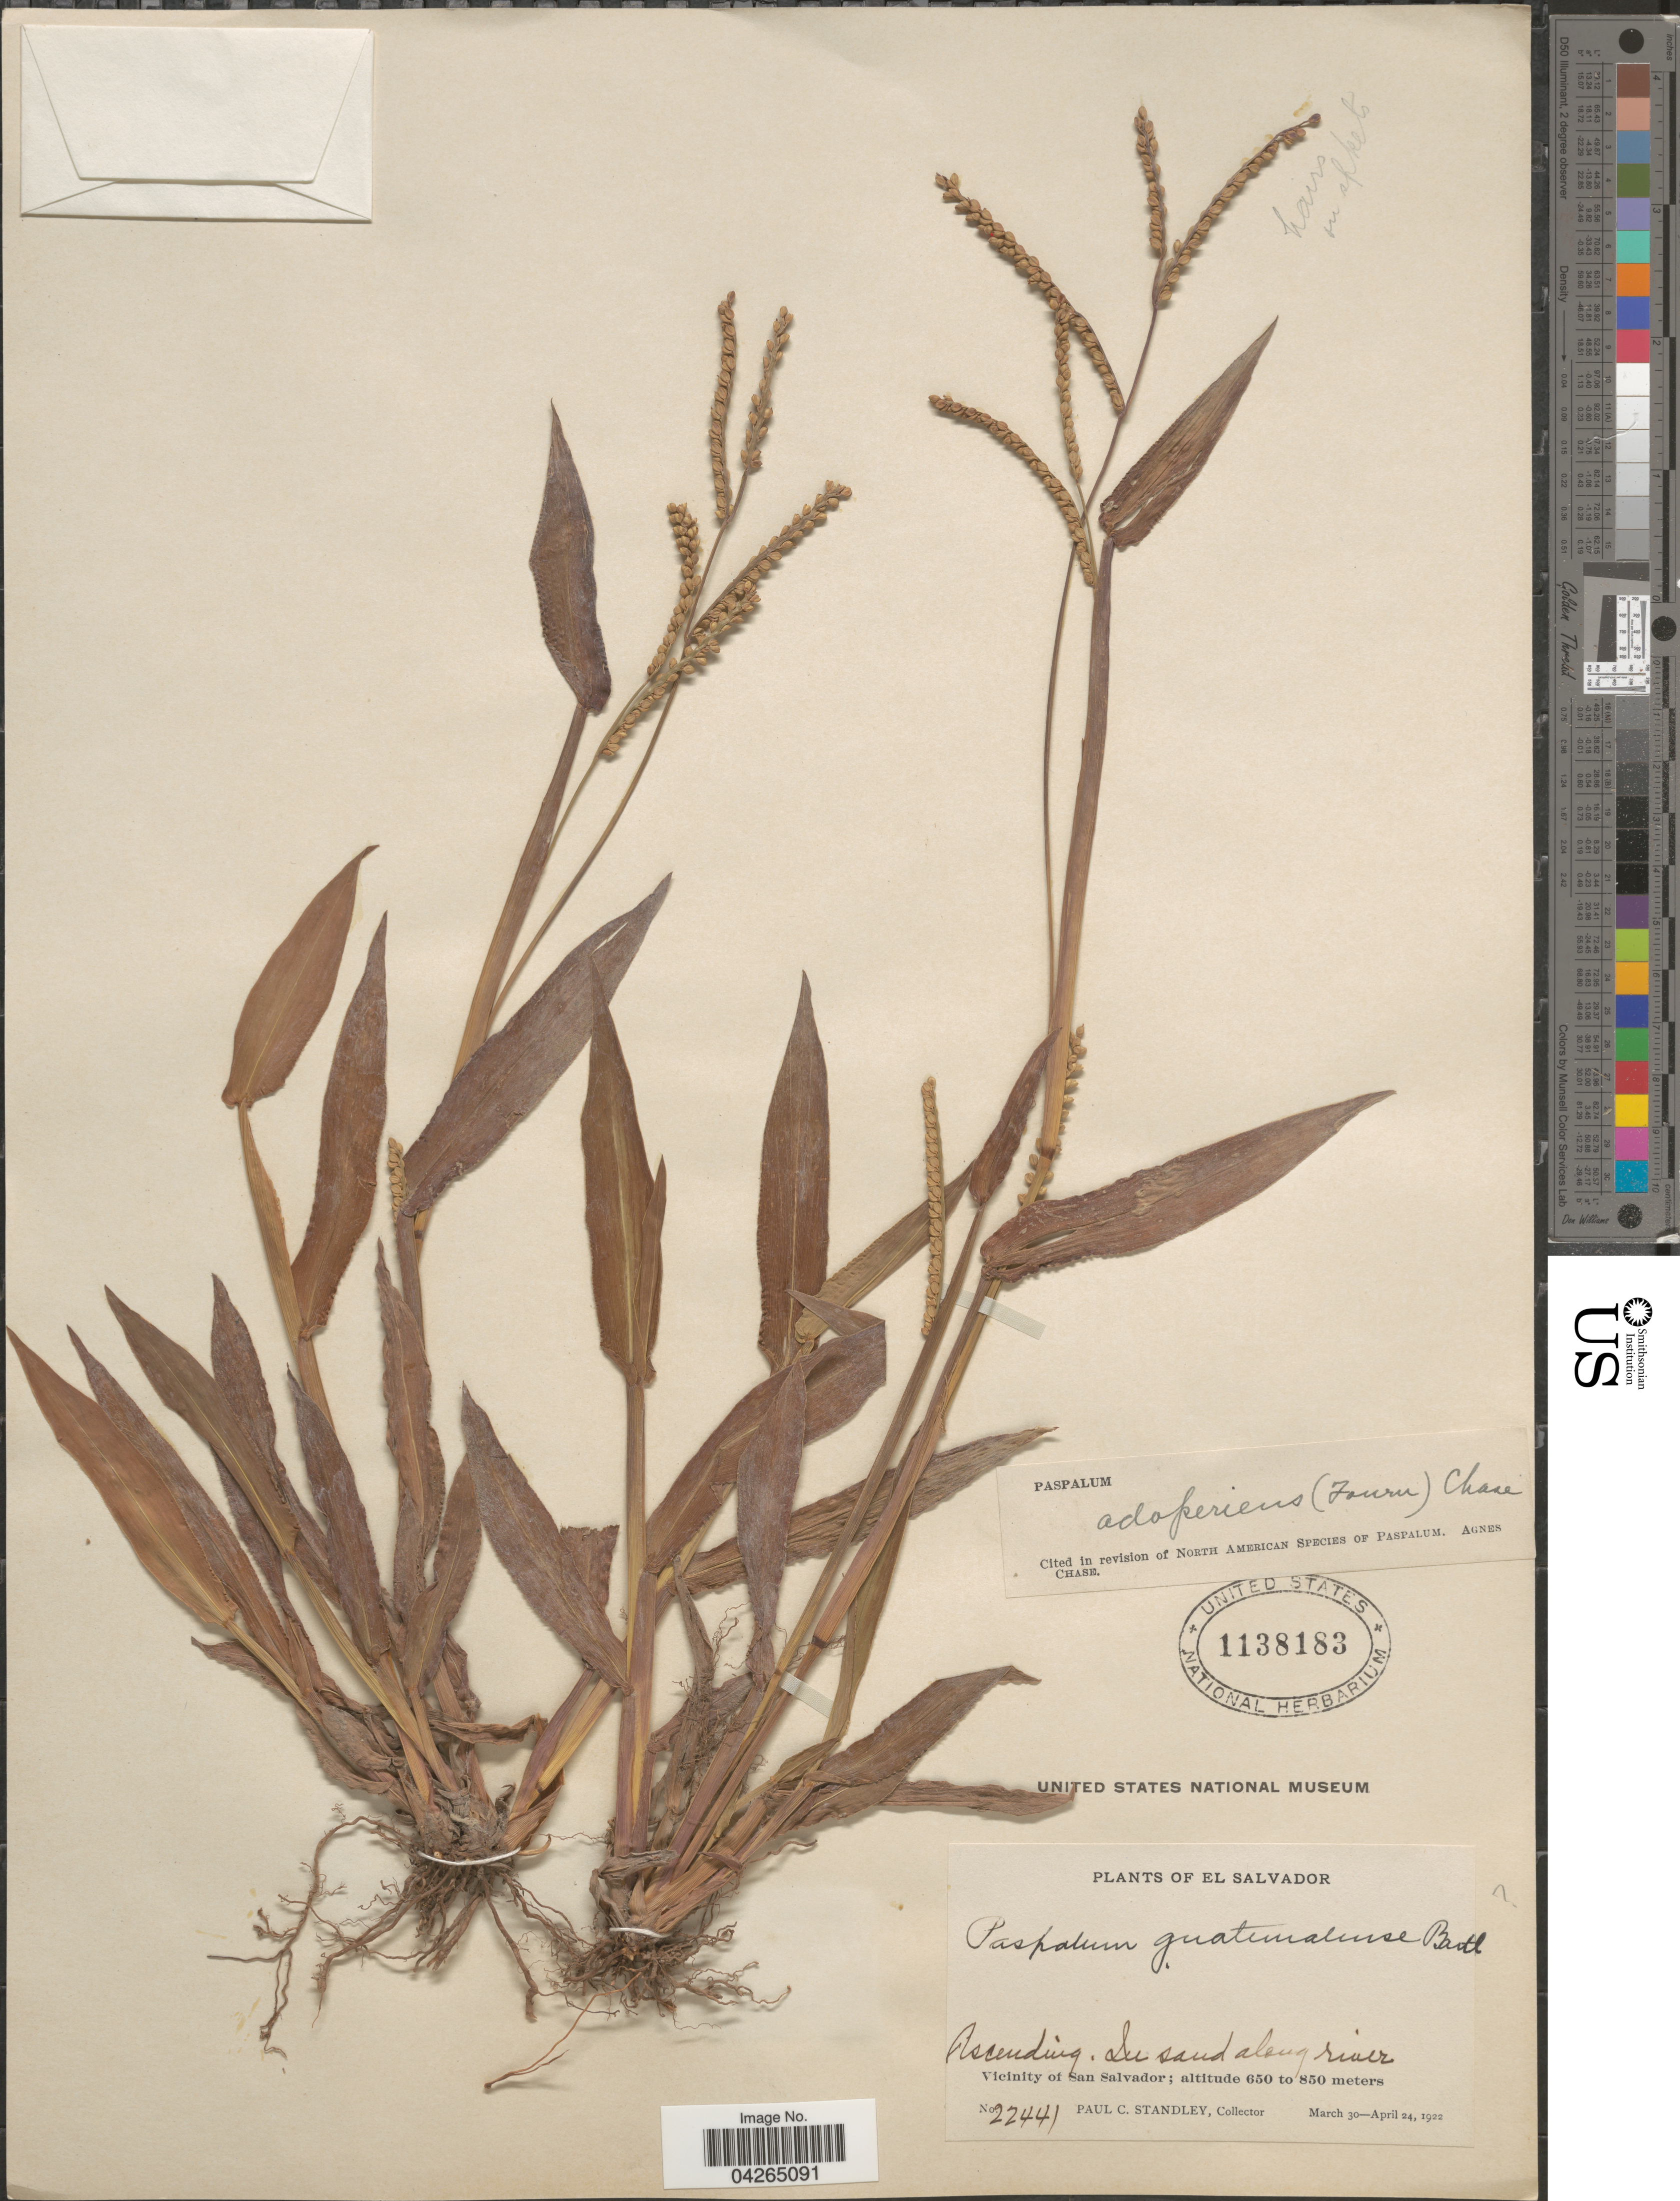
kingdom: Plantae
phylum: Tracheophyta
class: Liliopsida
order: Poales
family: Poaceae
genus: Paspalum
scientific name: Paspalum adoperiens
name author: (E. Fourn.) Chase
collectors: P. C. Standley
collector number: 22441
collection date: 1922-03-30/1922-04-24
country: El Salvador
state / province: San Salvador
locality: Vicinity of San Salvador.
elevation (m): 650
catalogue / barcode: US 1138183